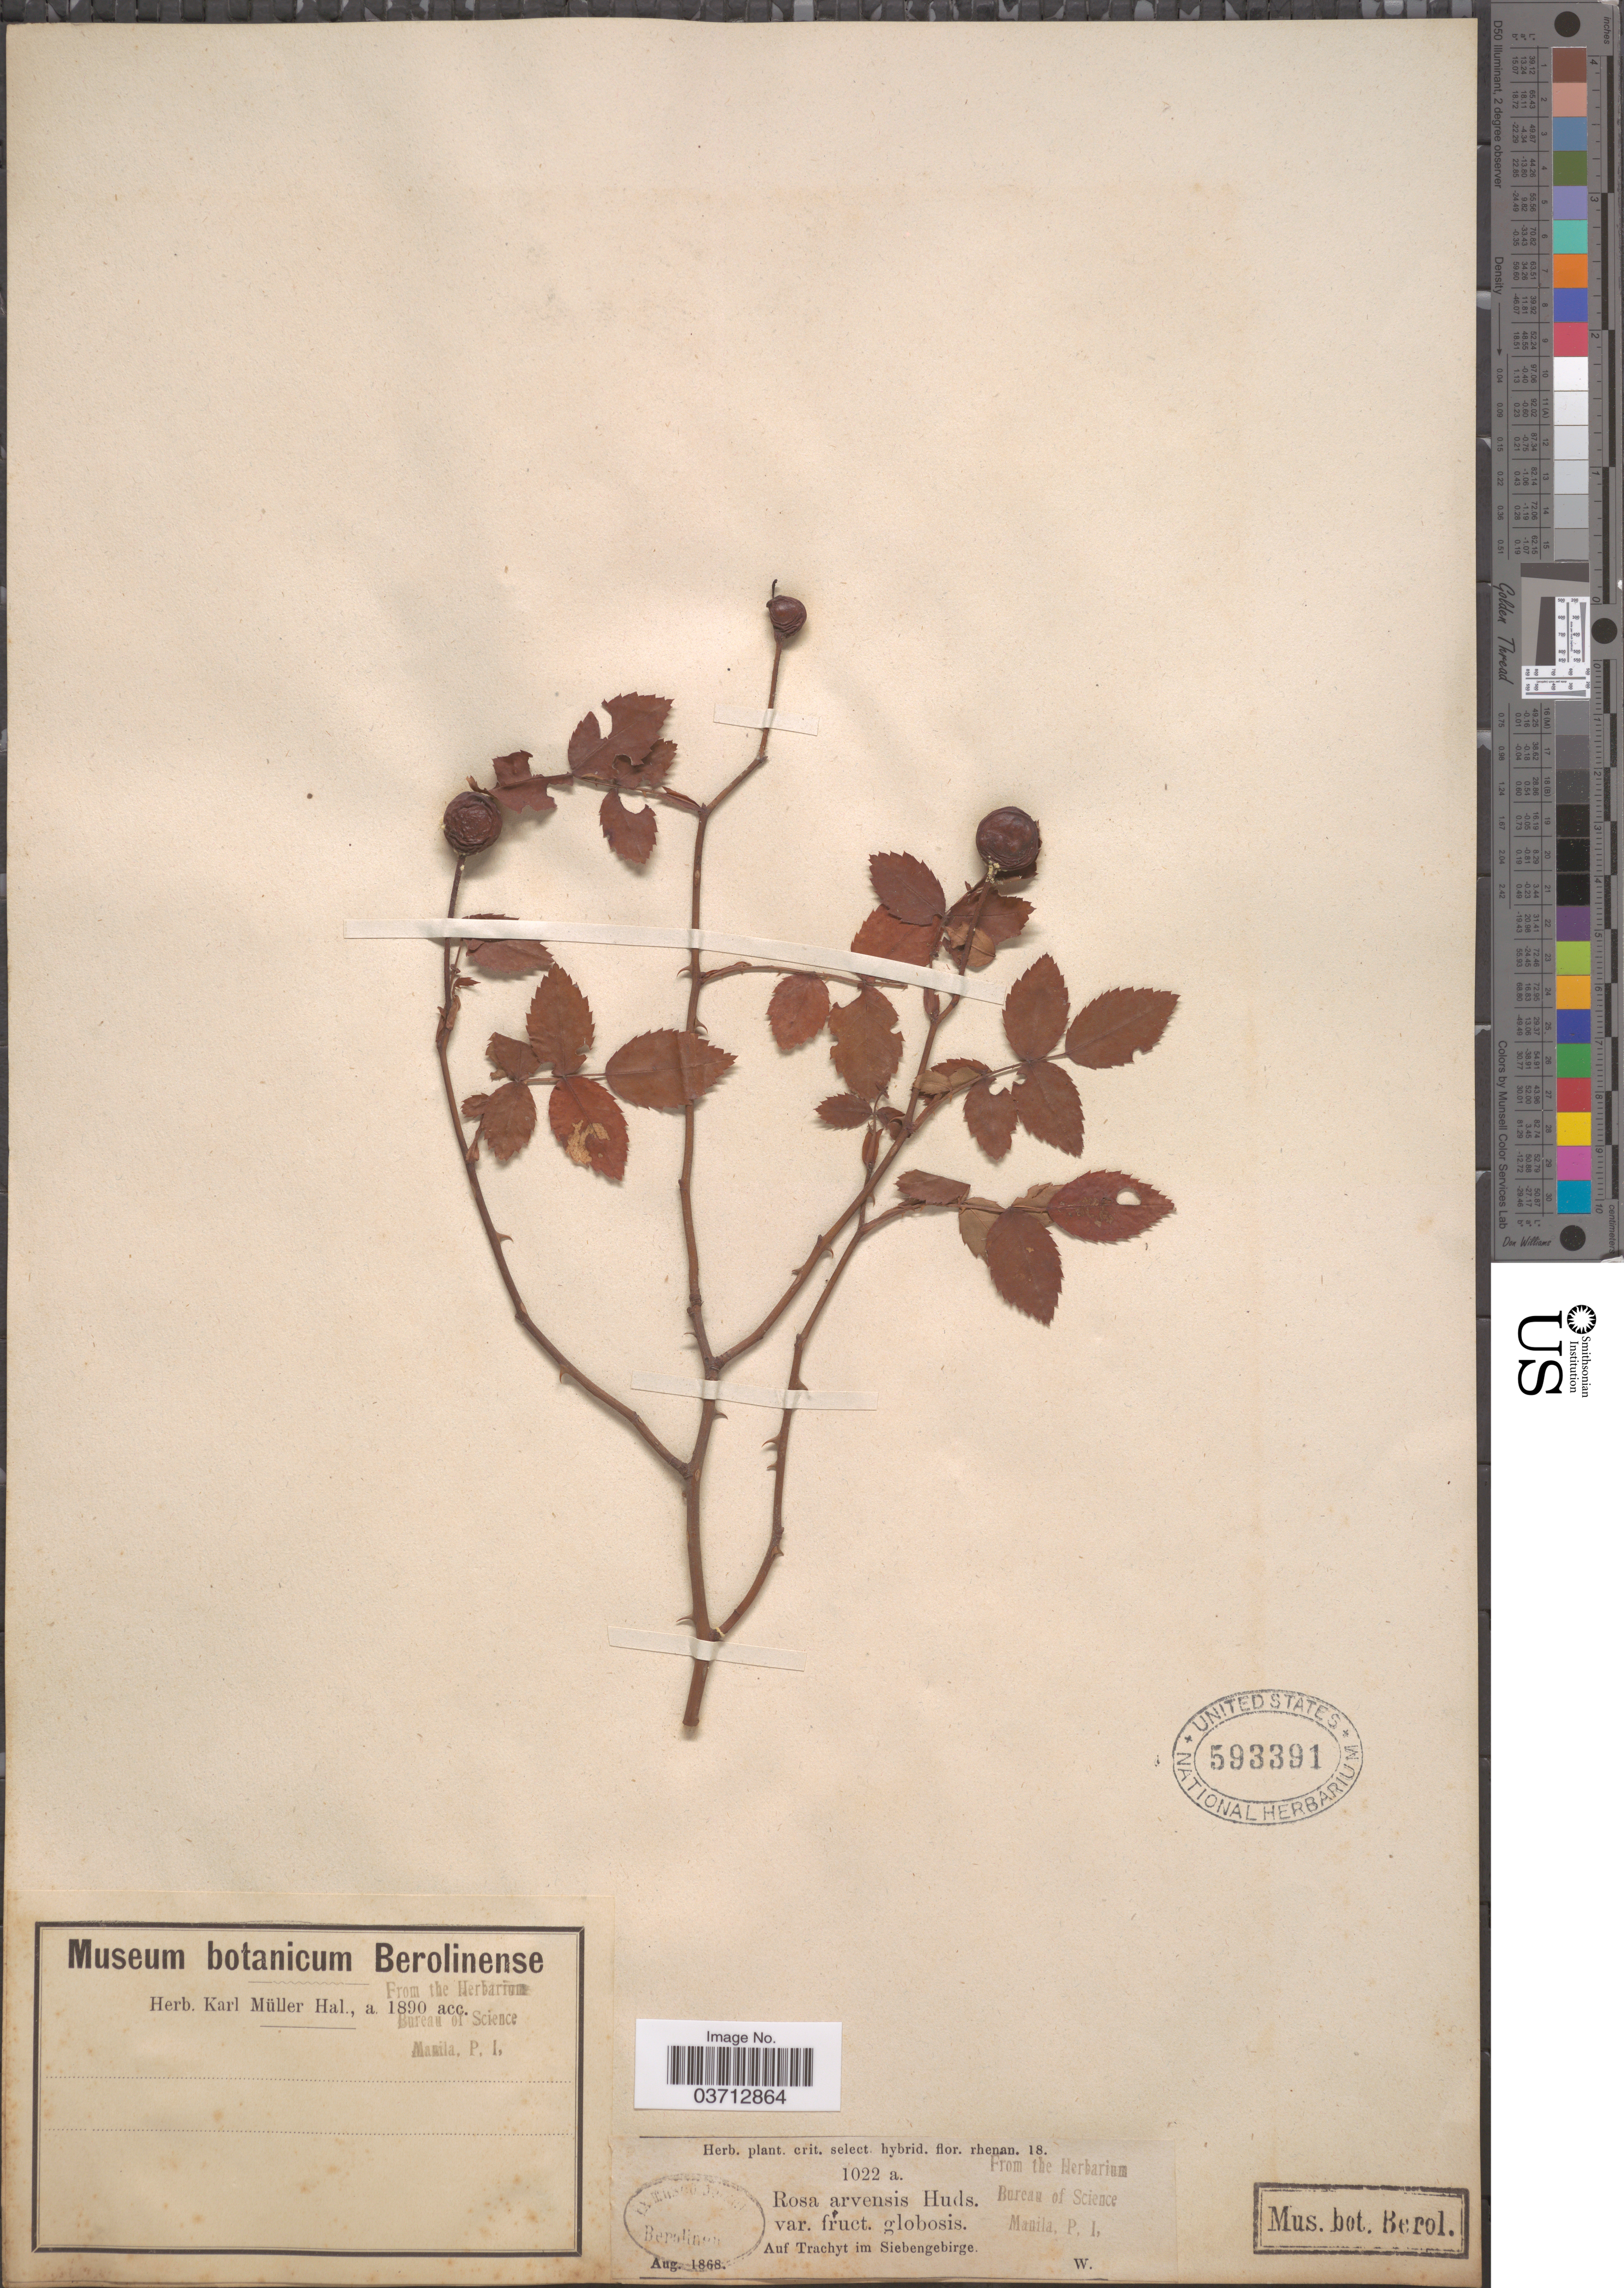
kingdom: Plantae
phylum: Tracheophyta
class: Magnoliopsida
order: Rosales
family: Rosaceae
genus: Rosa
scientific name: Rosa arvensis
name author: Huds.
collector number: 1022a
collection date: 1868-08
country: Germany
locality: Auf Trachyt im Siebengebirge.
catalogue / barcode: US 593391